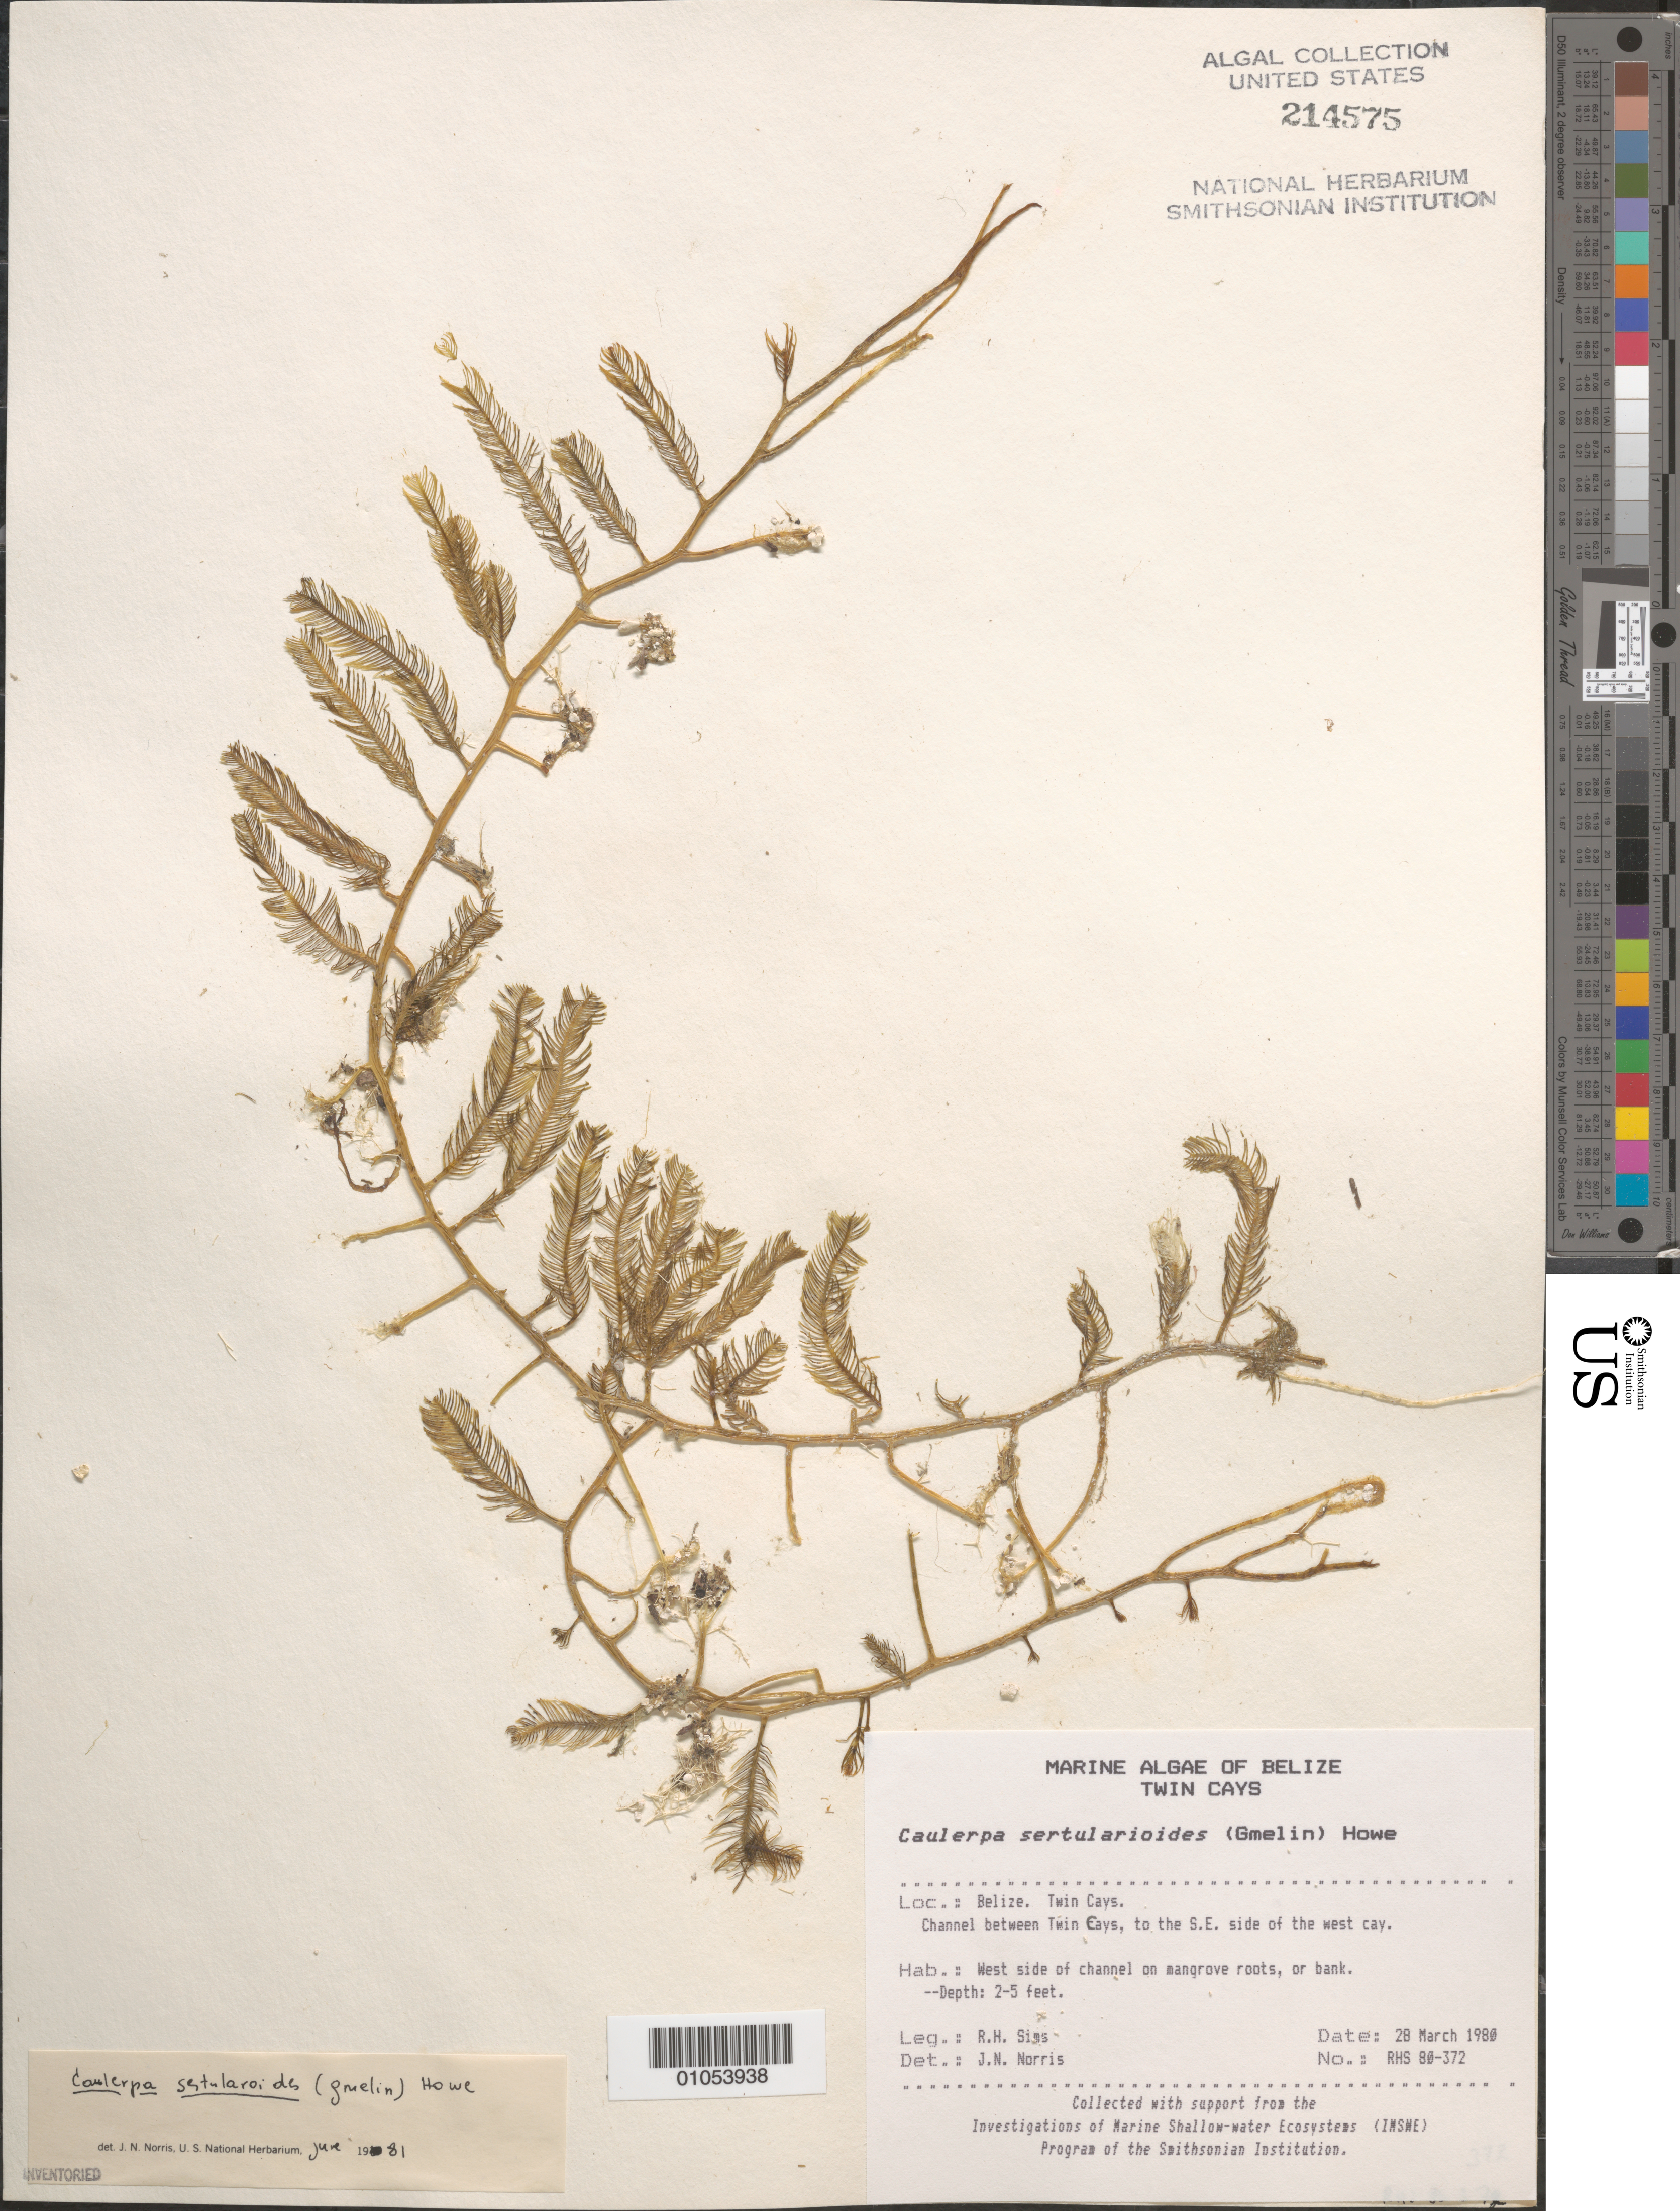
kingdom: Plantae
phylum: Chlorophyta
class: Ulvophyceae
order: Bryopsidales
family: Caulerpaceae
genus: Caulerpa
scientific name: Caulerpa sertularioides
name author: (S.G. Gmel.) M. Howe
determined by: Norris, James N.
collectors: R. H. Sims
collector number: RHS 80-372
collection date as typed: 28 Mar 1980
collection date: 1980-03-28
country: Belize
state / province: Stann Creek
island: West Cay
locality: Southeast of West Cay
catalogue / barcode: US 214575